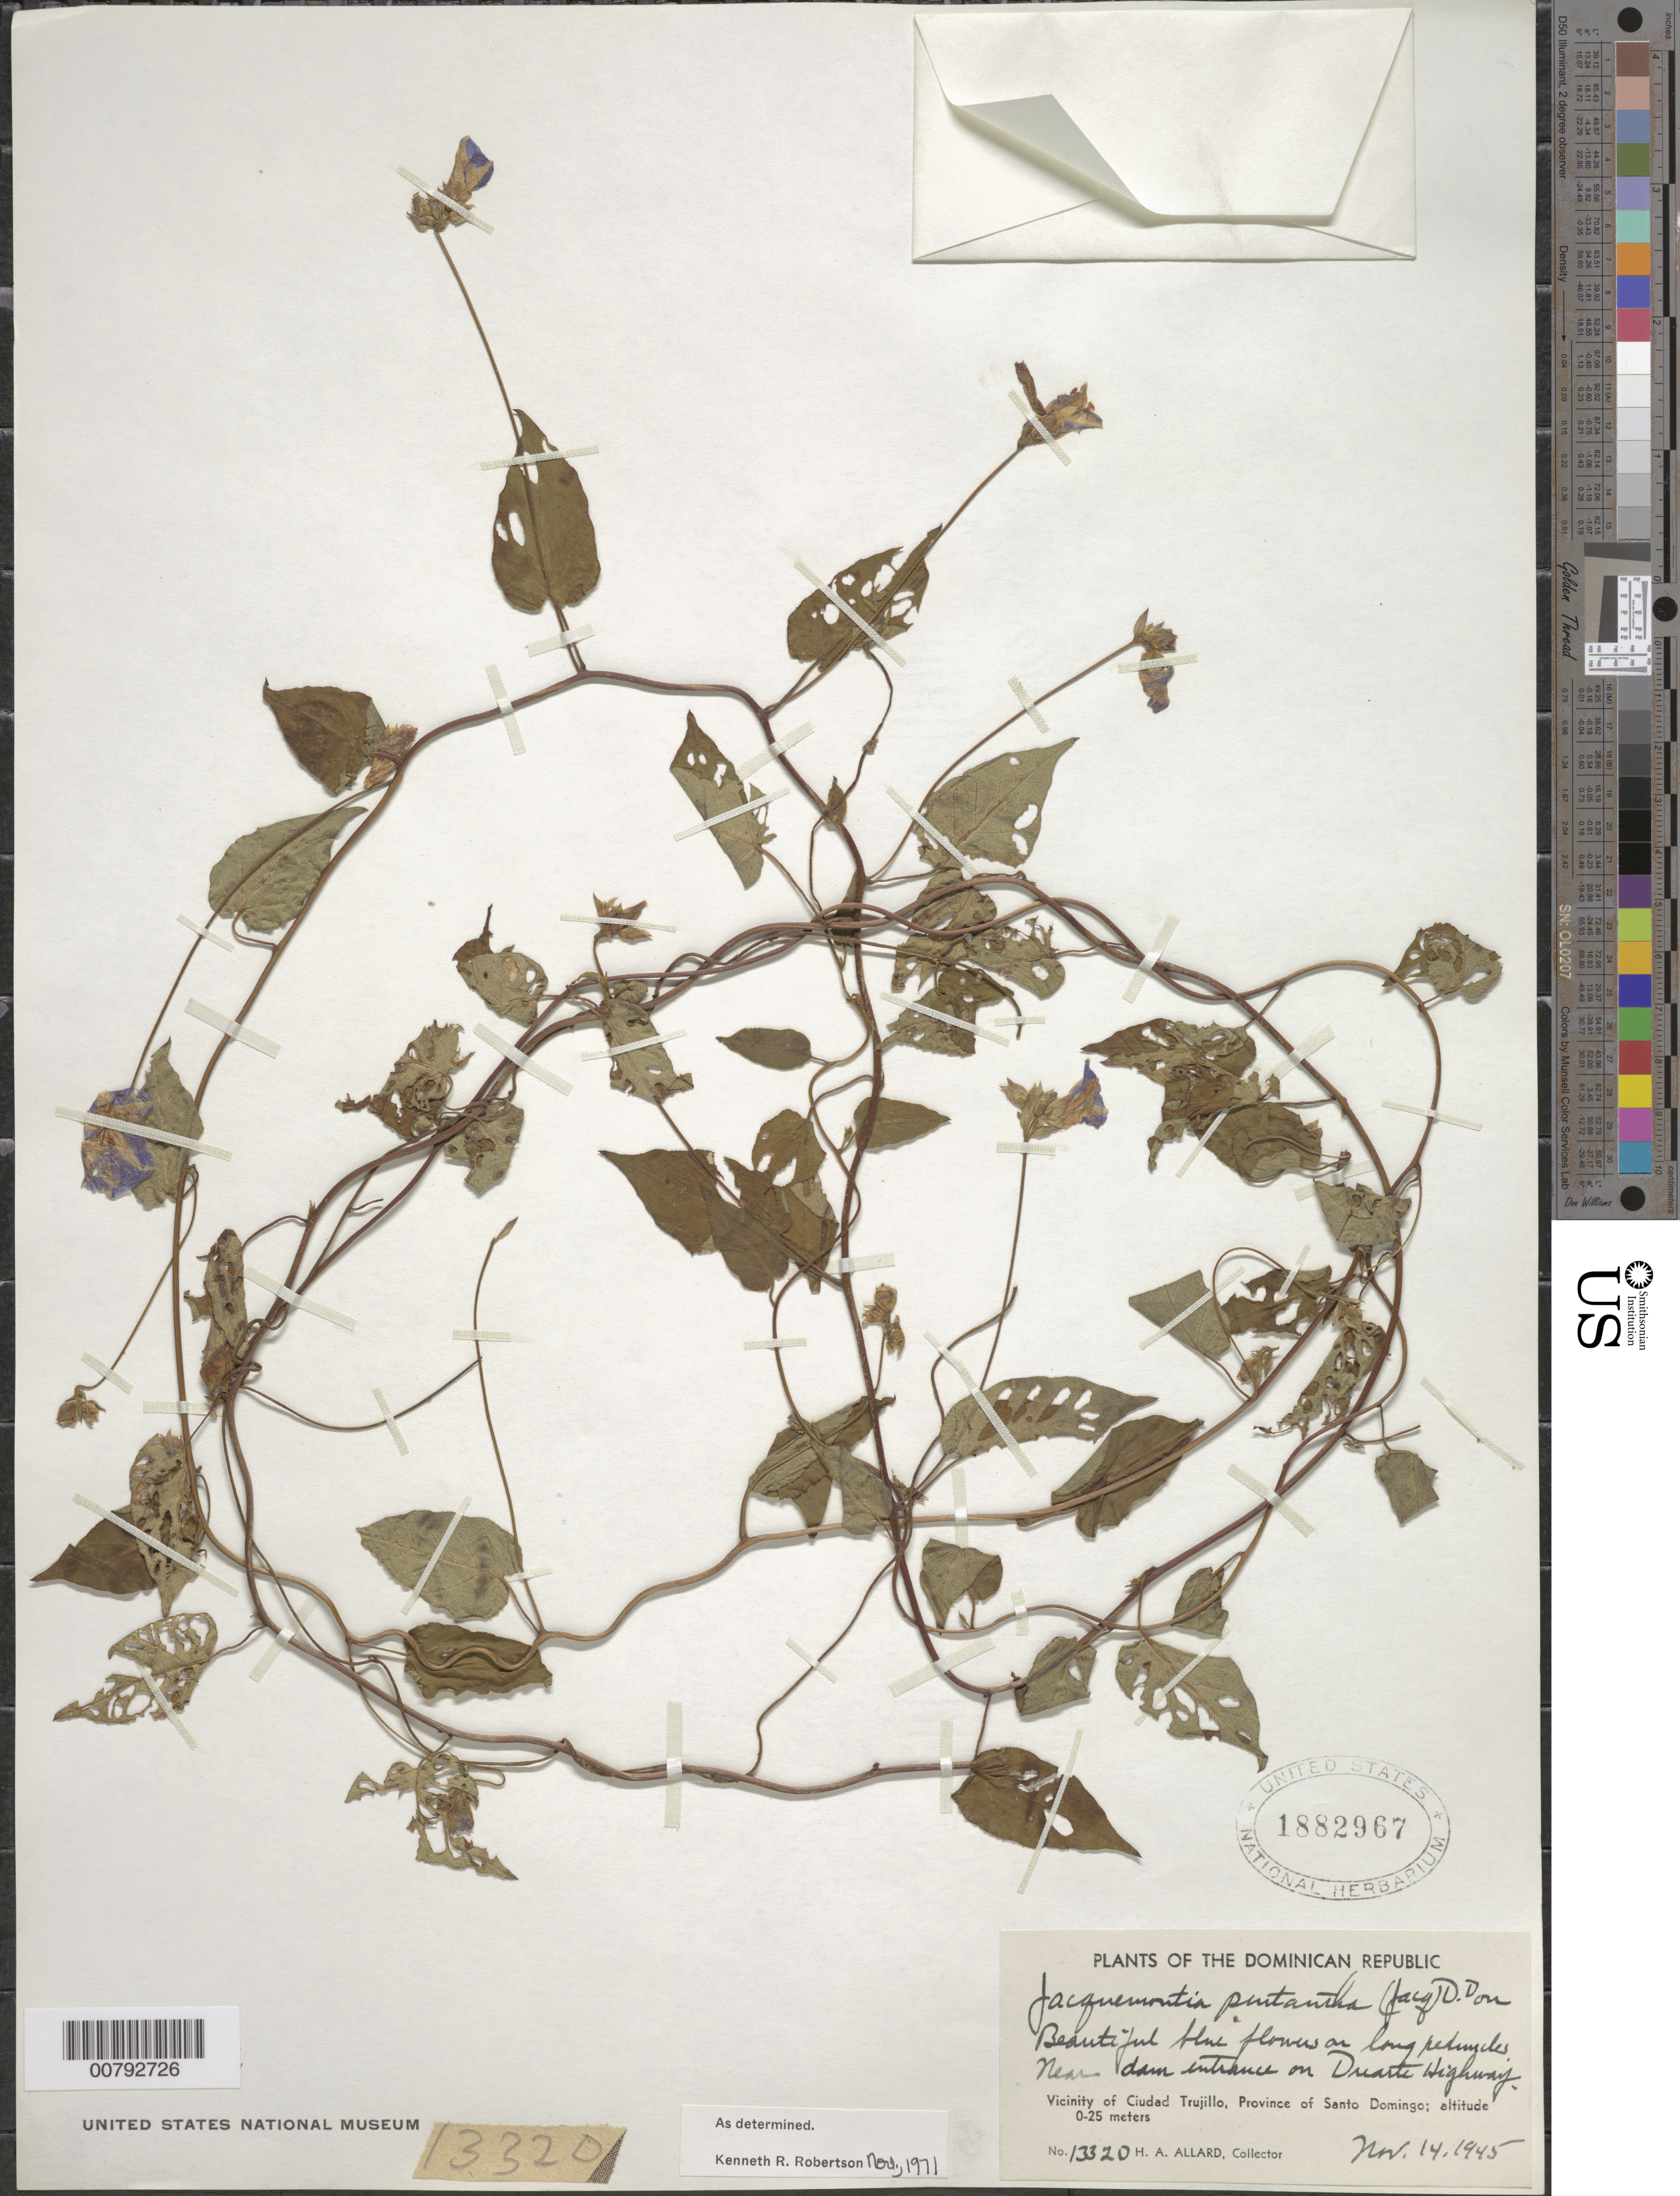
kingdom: Plantae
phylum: Tracheophyta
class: Magnoliopsida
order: Solanales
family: Convolvulaceae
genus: Jacquemontia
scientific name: Jacquemontia pentanthos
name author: (Jacq.) G. Don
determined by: Robertson, K. R.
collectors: H. A. Allard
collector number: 13320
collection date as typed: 14 Nov 1945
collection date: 1945-11-14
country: Dominican Republic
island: Hispaniola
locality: Province of Santo Domingo, vicinity of Ciudad Trujillo, near down entrance on Duarte Highway.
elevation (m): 0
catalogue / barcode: US 1882967